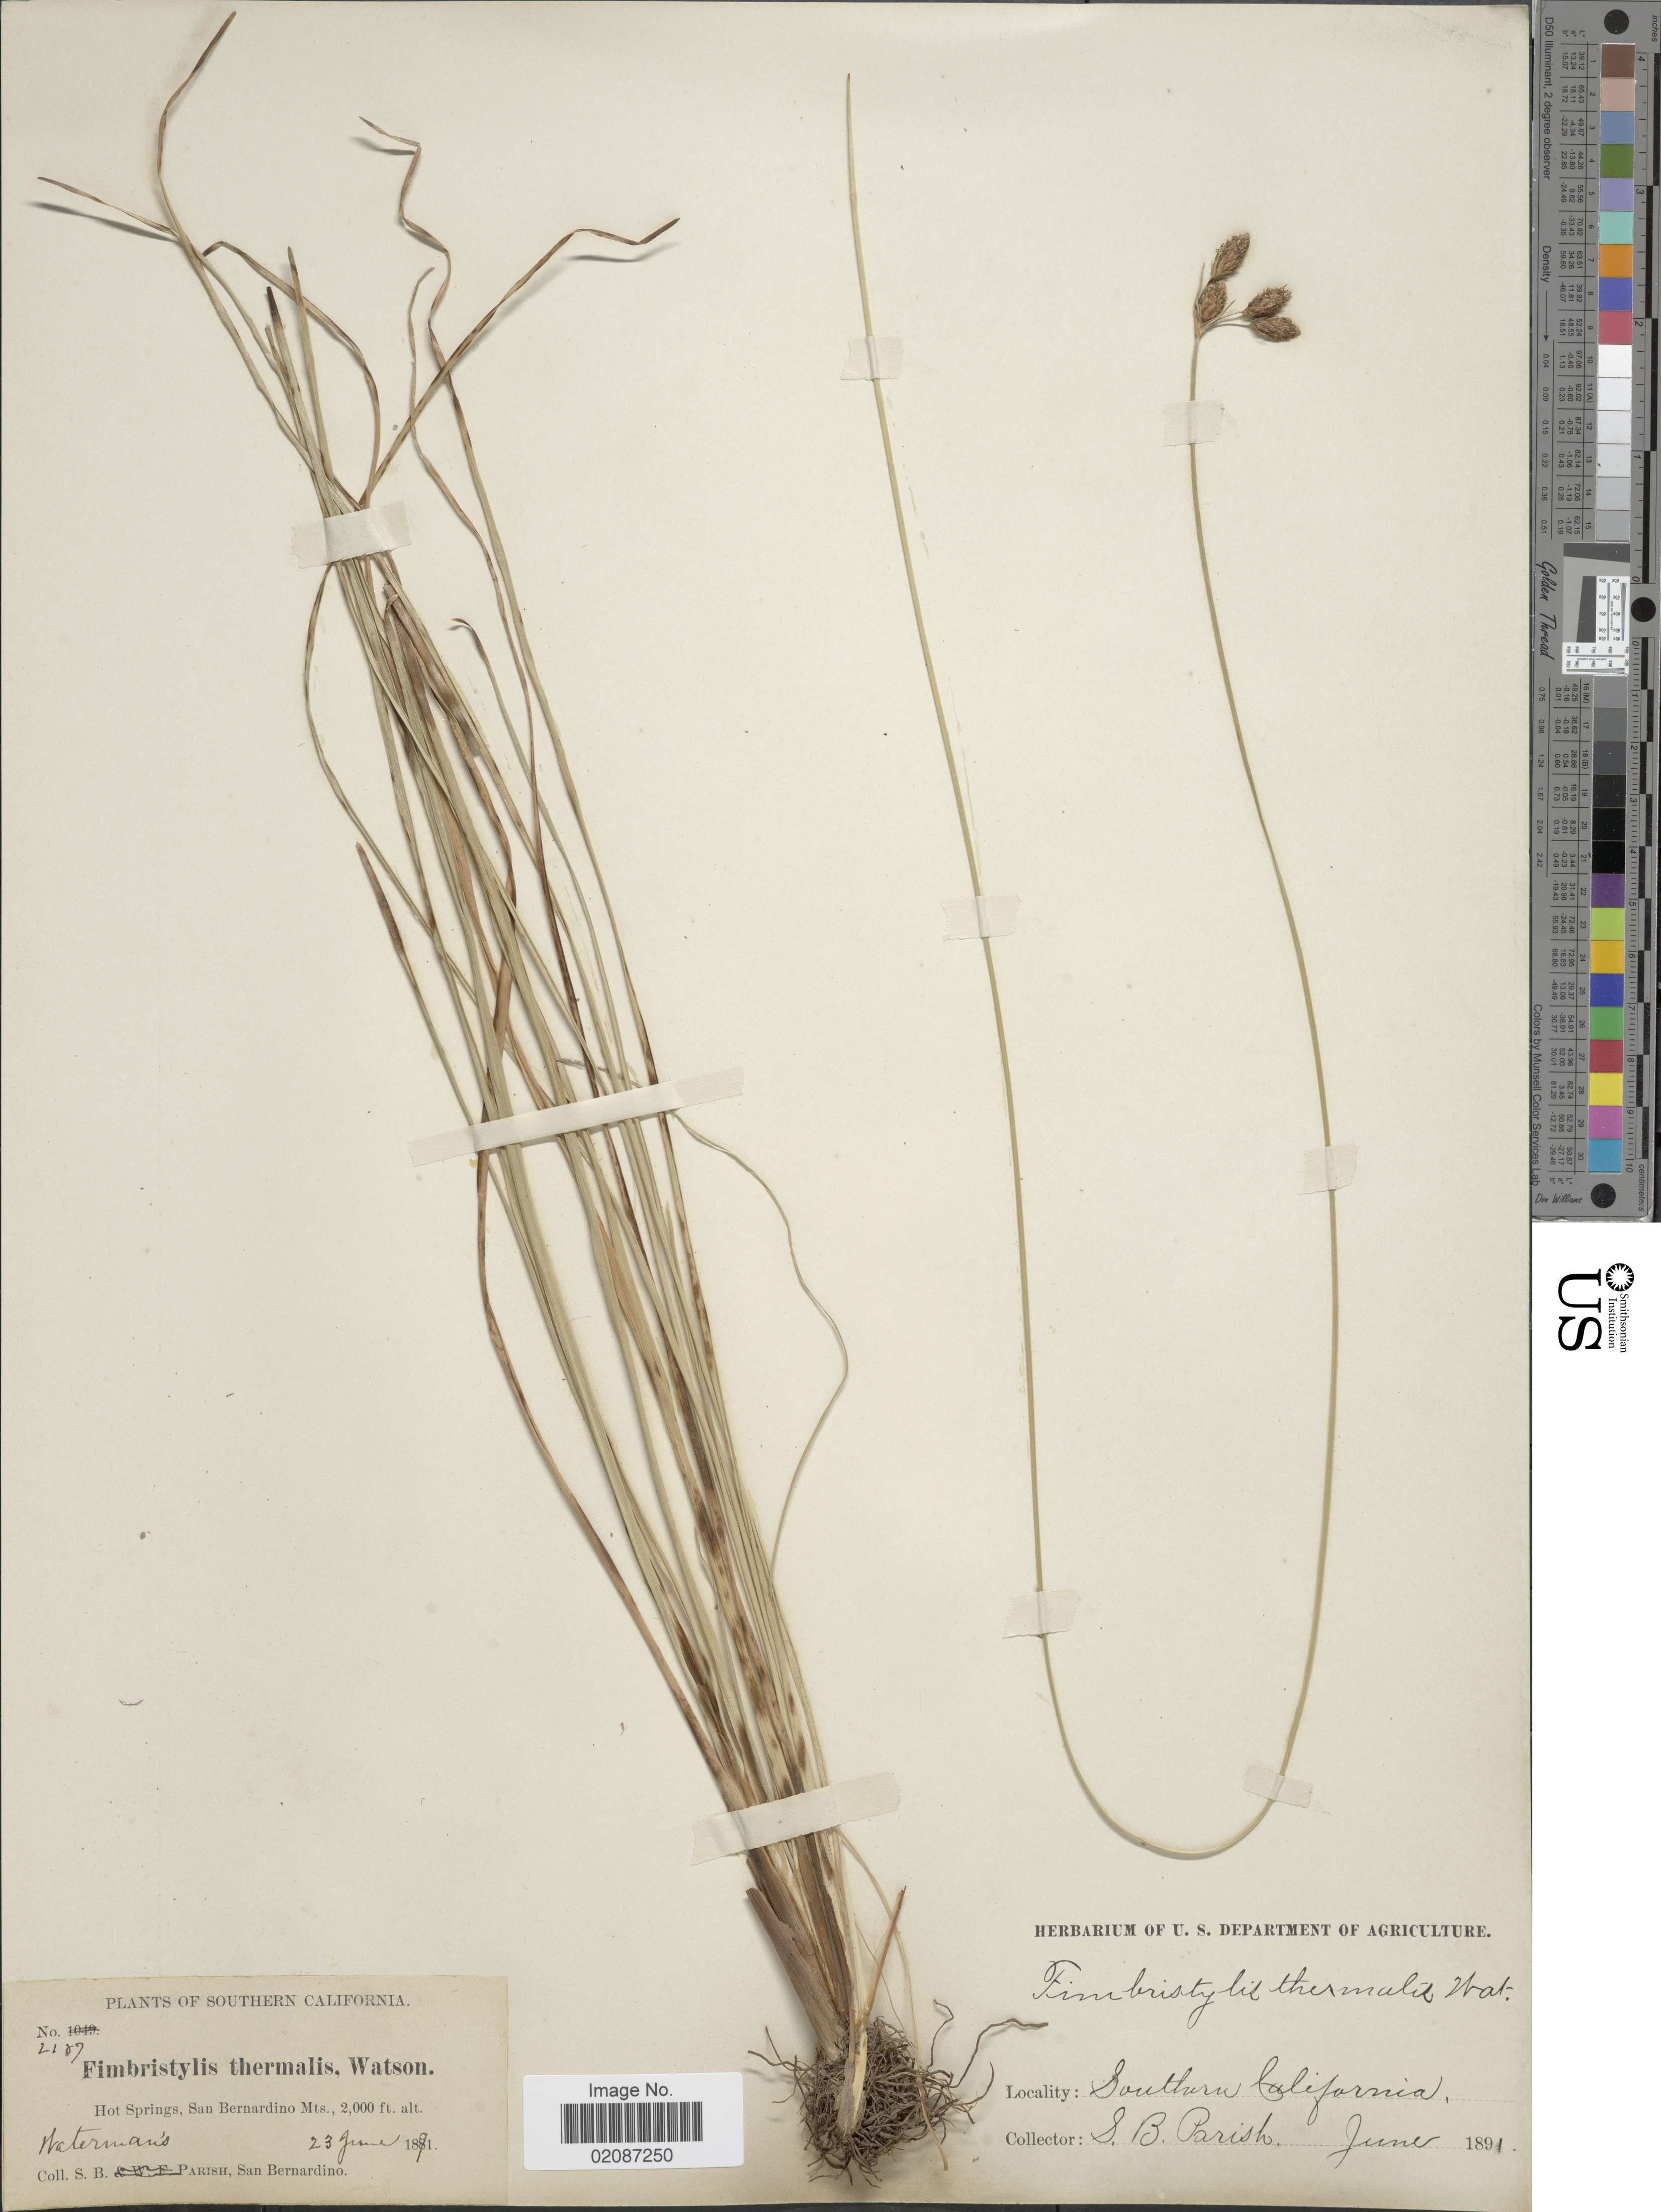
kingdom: Plantae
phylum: Tracheophyta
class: Liliopsida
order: Poales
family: Cyperaceae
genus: Fimbristylis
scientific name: Fimbristylis spadicea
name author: (L.) Vahl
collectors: S. B. Parish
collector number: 2187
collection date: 1891-06-23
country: United States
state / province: California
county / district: San Bernardino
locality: Southern California, Hot Springs, San Bernardino Mts.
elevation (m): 610